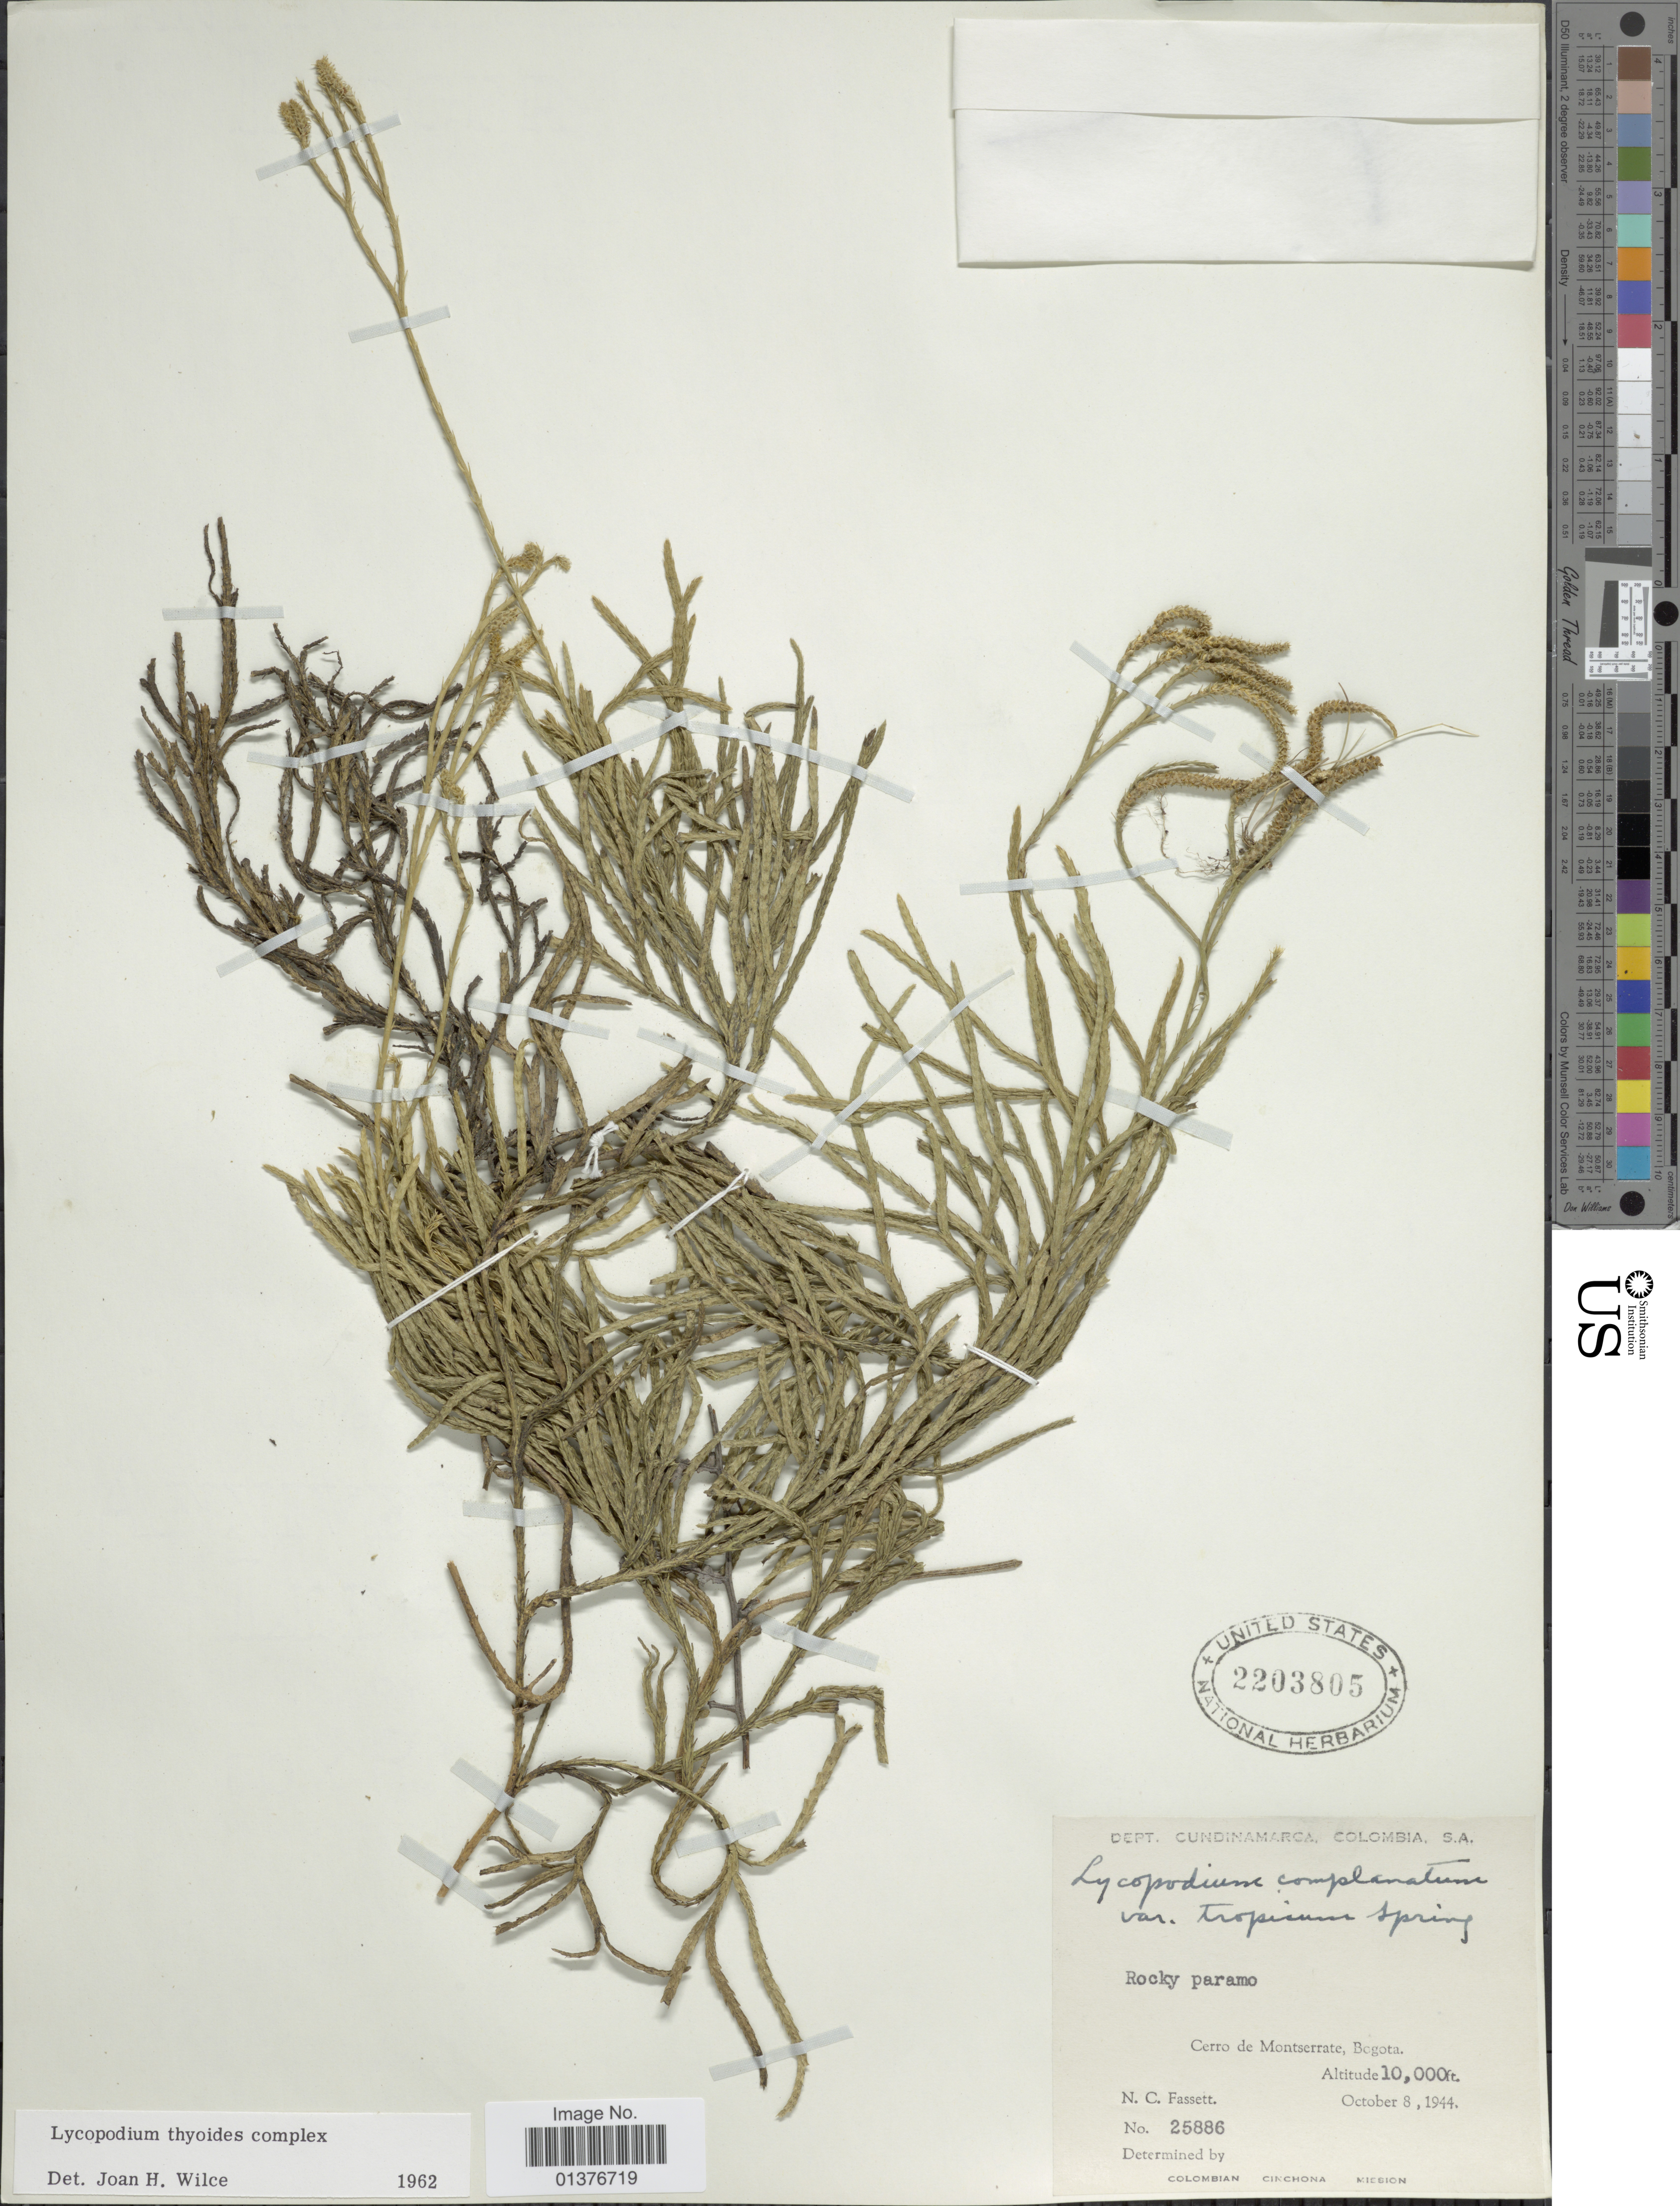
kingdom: Plantae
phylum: Tracheophyta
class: Lycopodiopsida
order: Lycopodiales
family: Lycopodiaceae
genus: Diphasiastrum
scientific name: Diphasiastrum thyoides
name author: (Humb. & Bonpl. ex Willd.) Holub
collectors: N. C. Fassett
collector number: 25886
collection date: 1944-10-08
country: Colombia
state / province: Cundinamarca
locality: Cerro de Montserrate, Bogota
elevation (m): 3048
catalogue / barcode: US 2203805